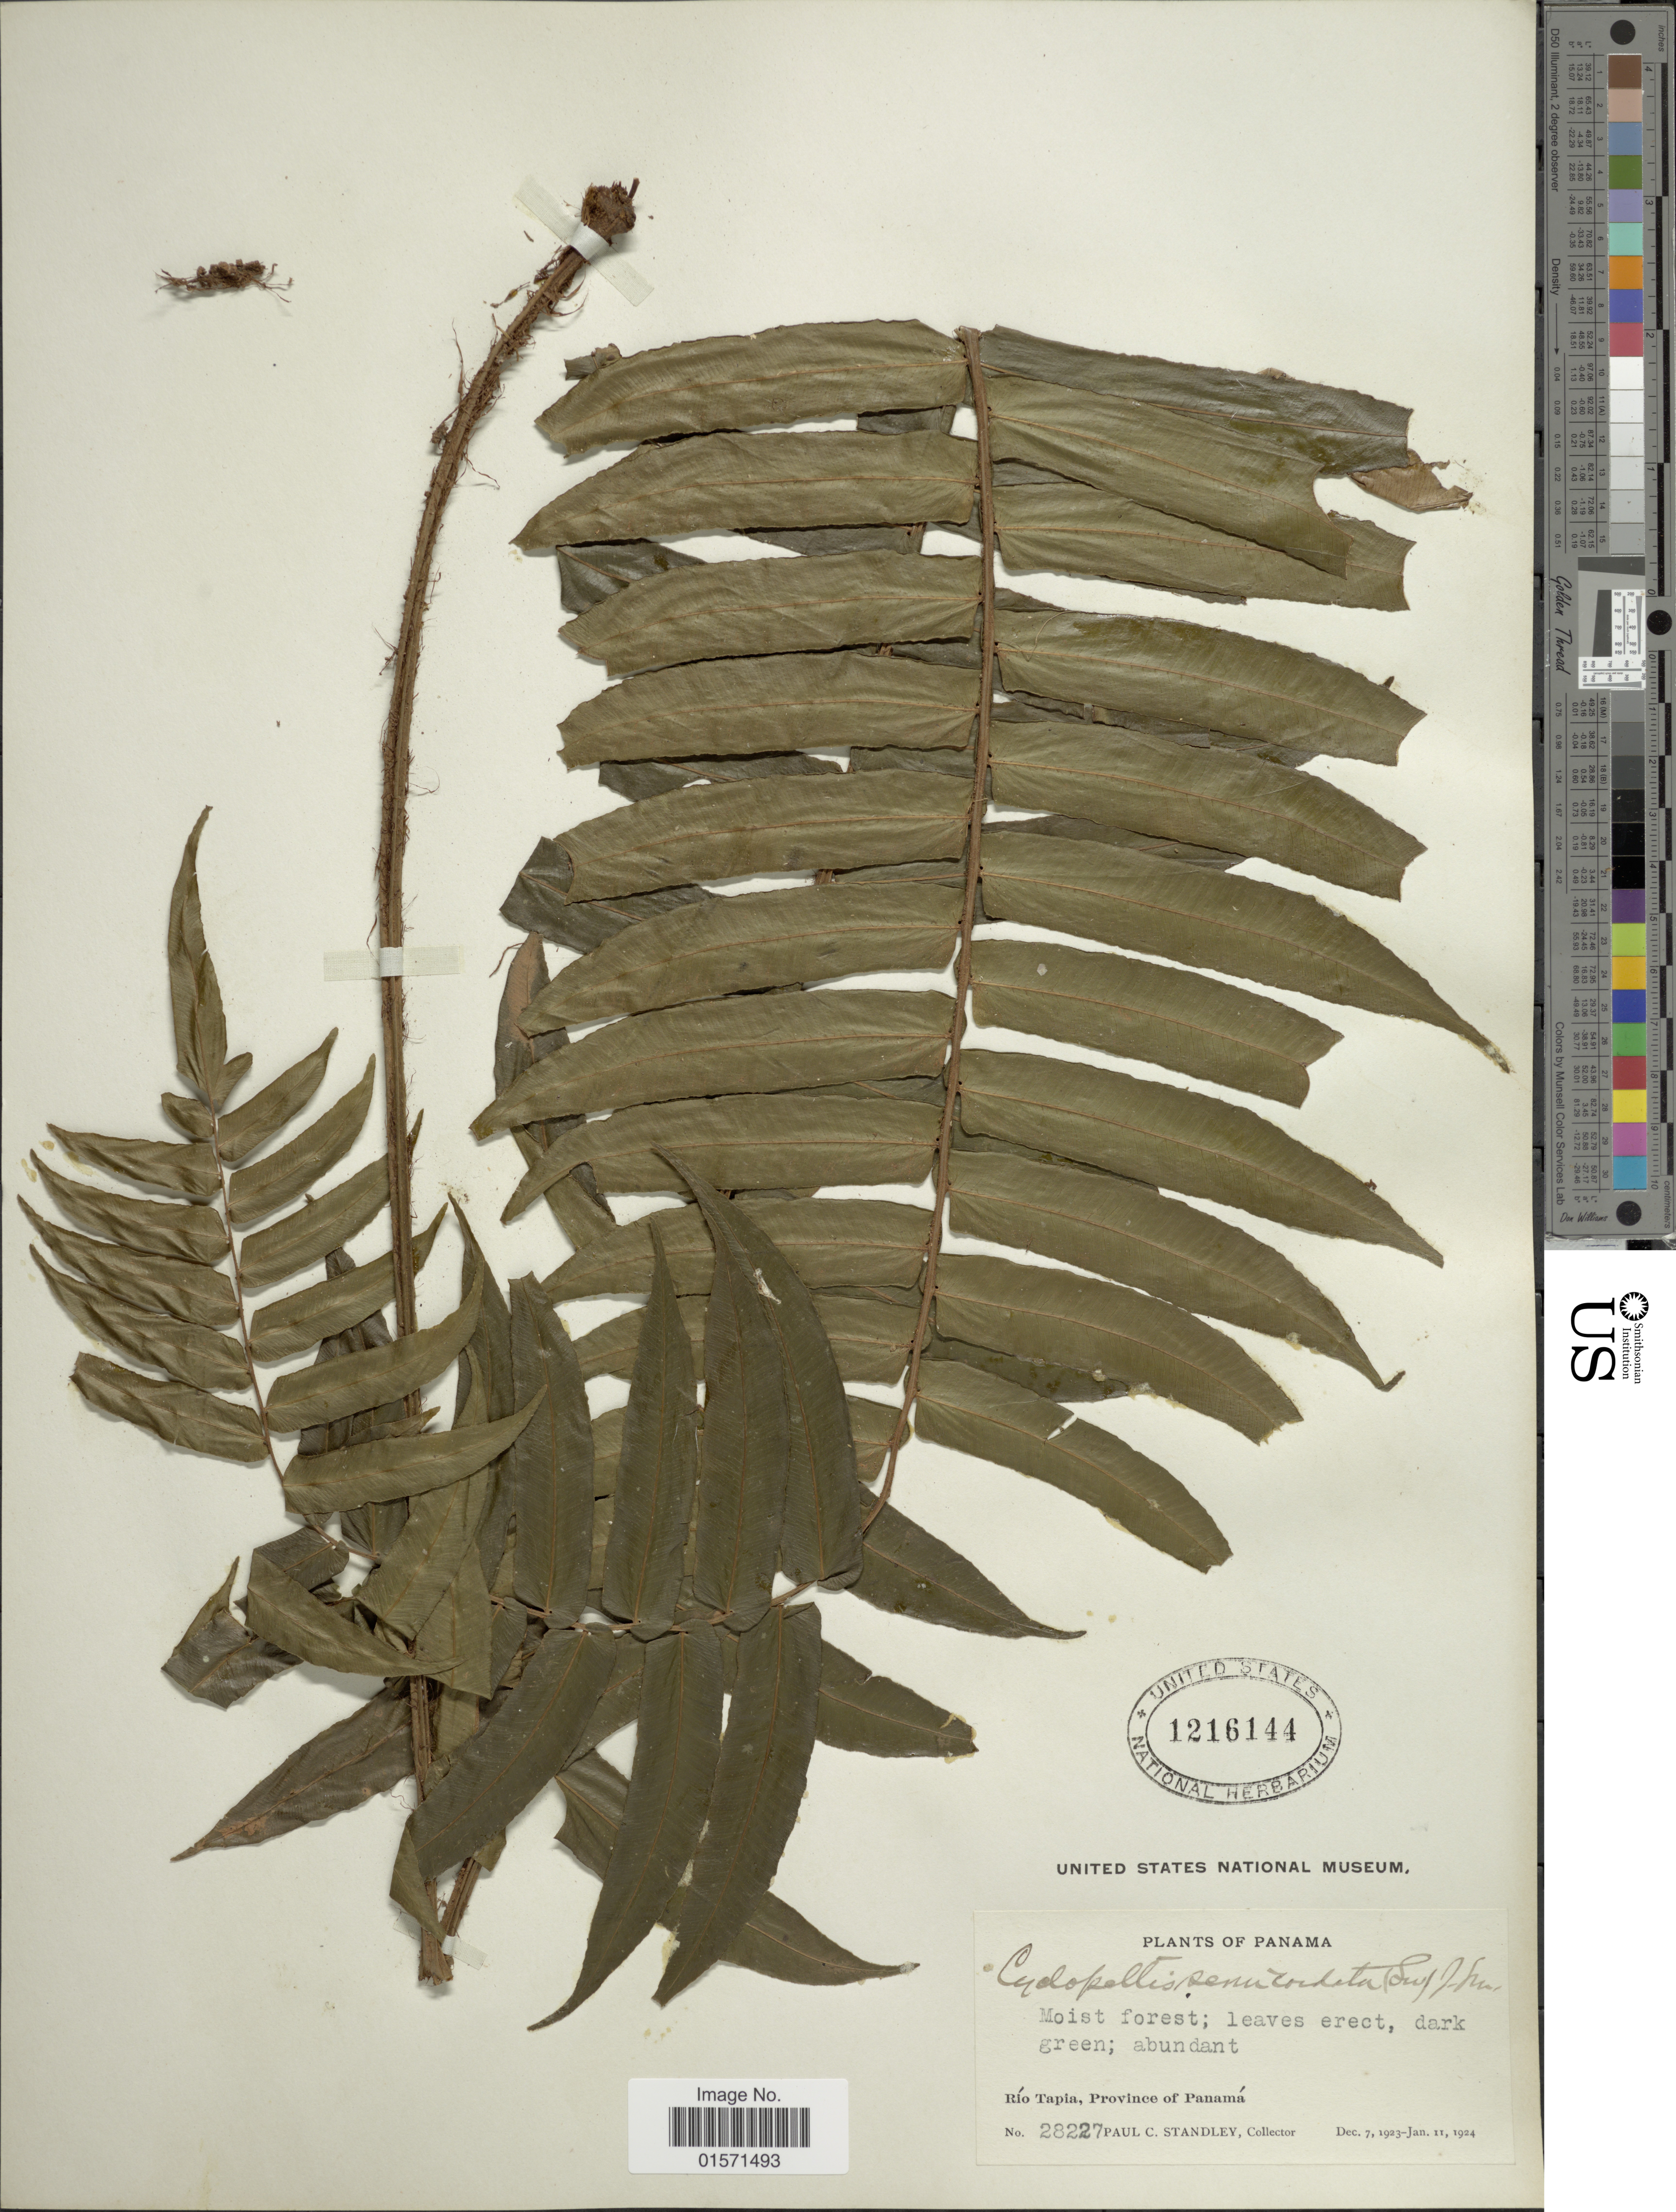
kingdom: Plantae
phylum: Tracheophyta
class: Polypodiopsida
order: Polypodiales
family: Lomariopsidaceae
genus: Cyclopeltis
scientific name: Cyclopeltis semicordata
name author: (Sw.) J. Sm.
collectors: P. C. Standley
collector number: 28227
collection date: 1924-01-11/1924-12-07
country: Panama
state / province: Panamá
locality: Rio tapia, Province of Panama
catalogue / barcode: US 1216144